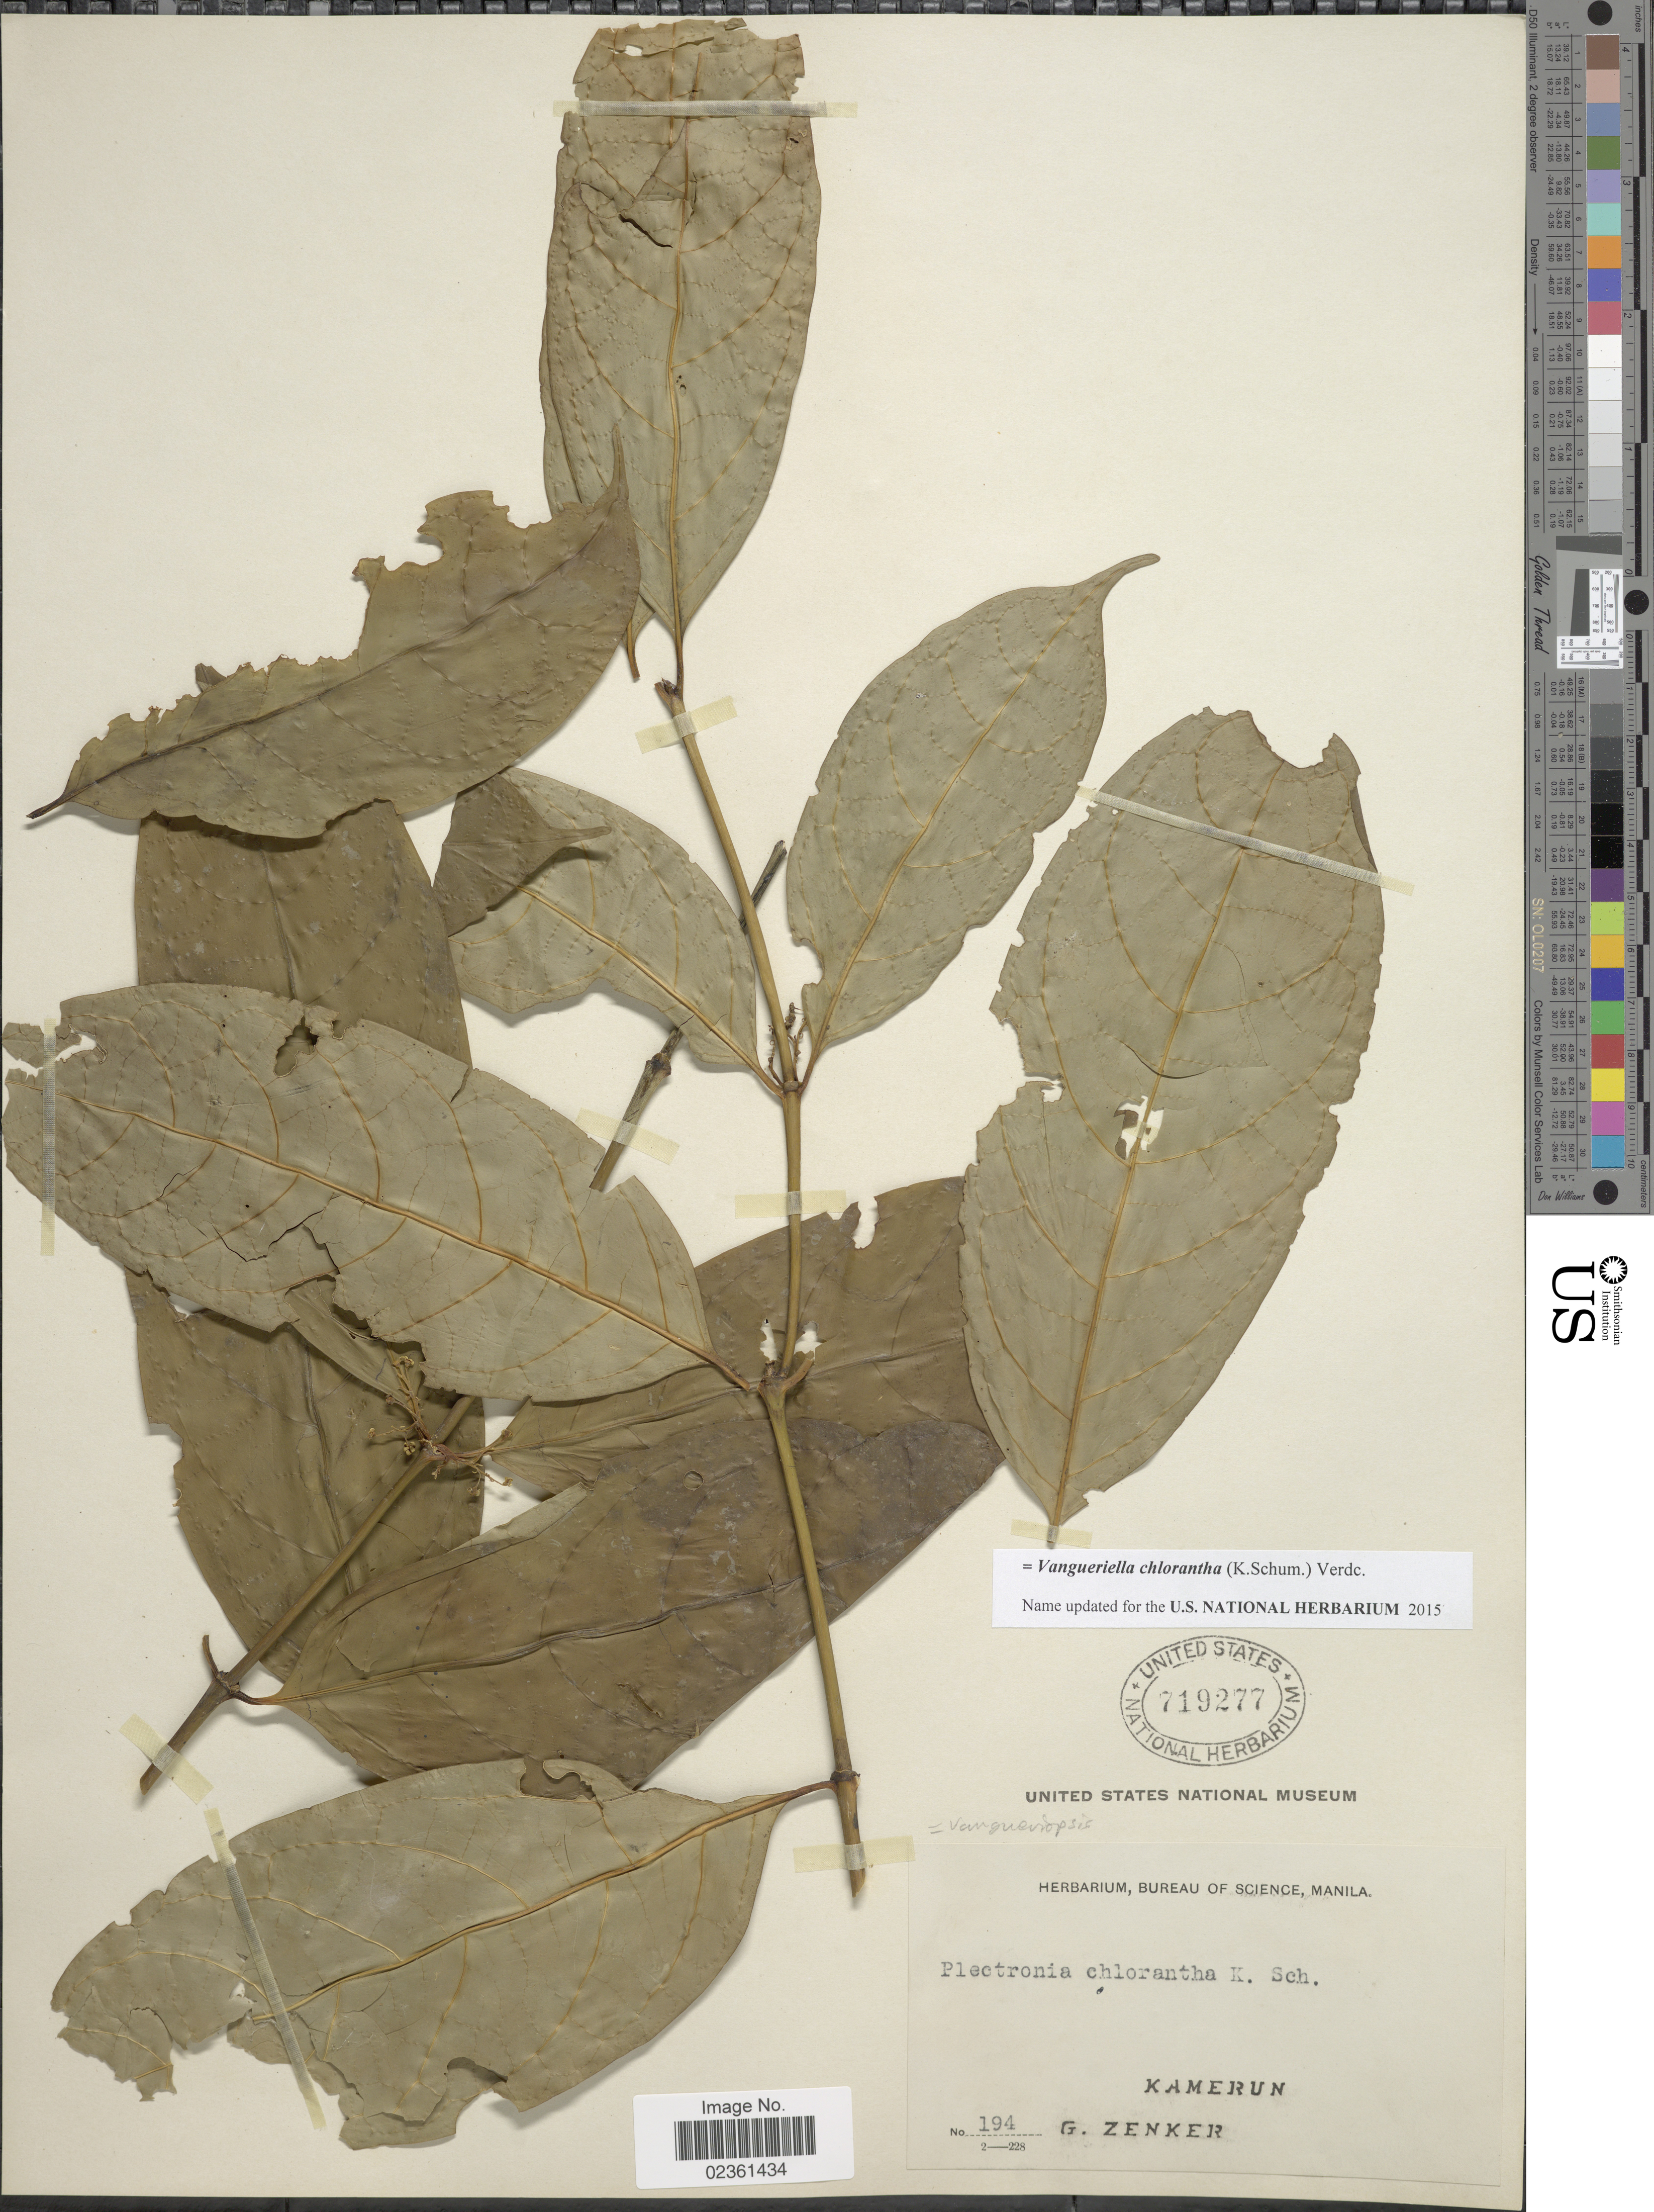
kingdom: Plantae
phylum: Tracheophyta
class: Magnoliopsida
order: Gentianales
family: Rubiaceae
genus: Vangueriella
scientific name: Vangueriella chlorantha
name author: (K. Schum.) Verdc.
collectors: G. A. Zenker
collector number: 194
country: Cameroon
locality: Kamerun.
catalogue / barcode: US 719277